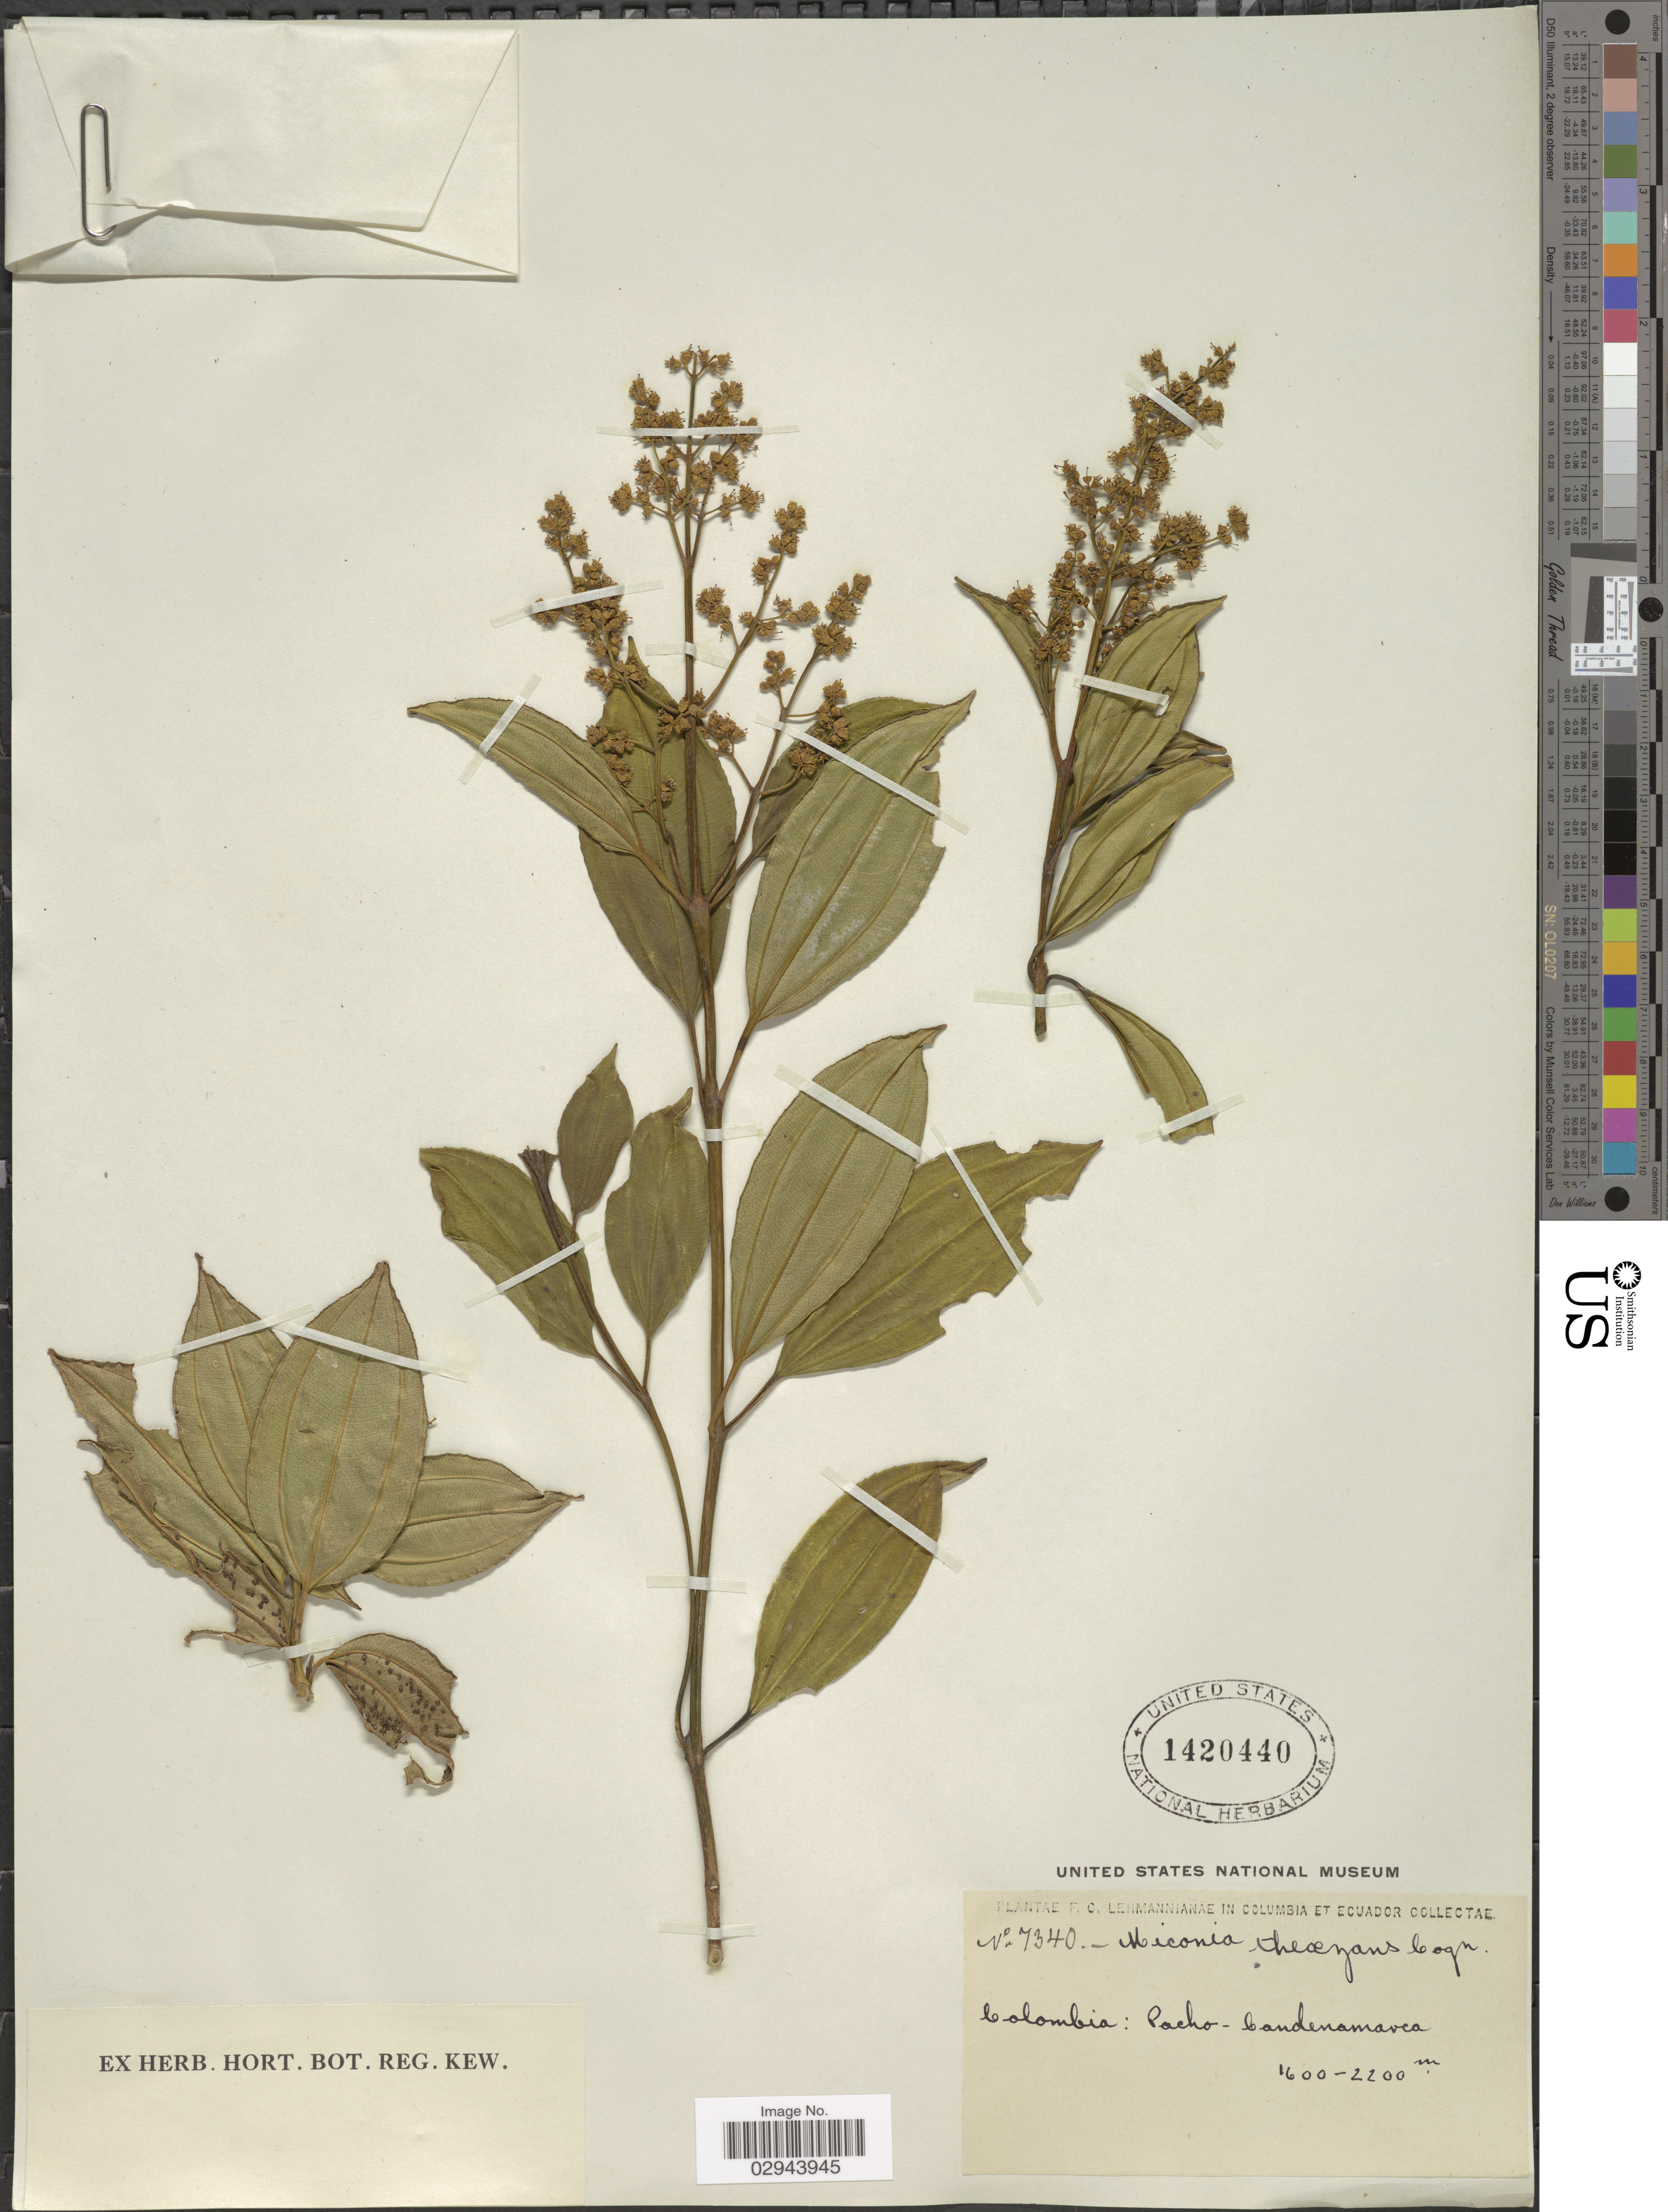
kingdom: Plantae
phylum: Tracheophyta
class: Magnoliopsida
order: Myrtales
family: Melastomataceae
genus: Miconia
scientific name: Miconia theizans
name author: (Bonpl.) Cogn.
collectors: F. C. Lehmann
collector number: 7340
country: Colombia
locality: Pacho-Candenamavca.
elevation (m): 1600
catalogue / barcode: US 1420440